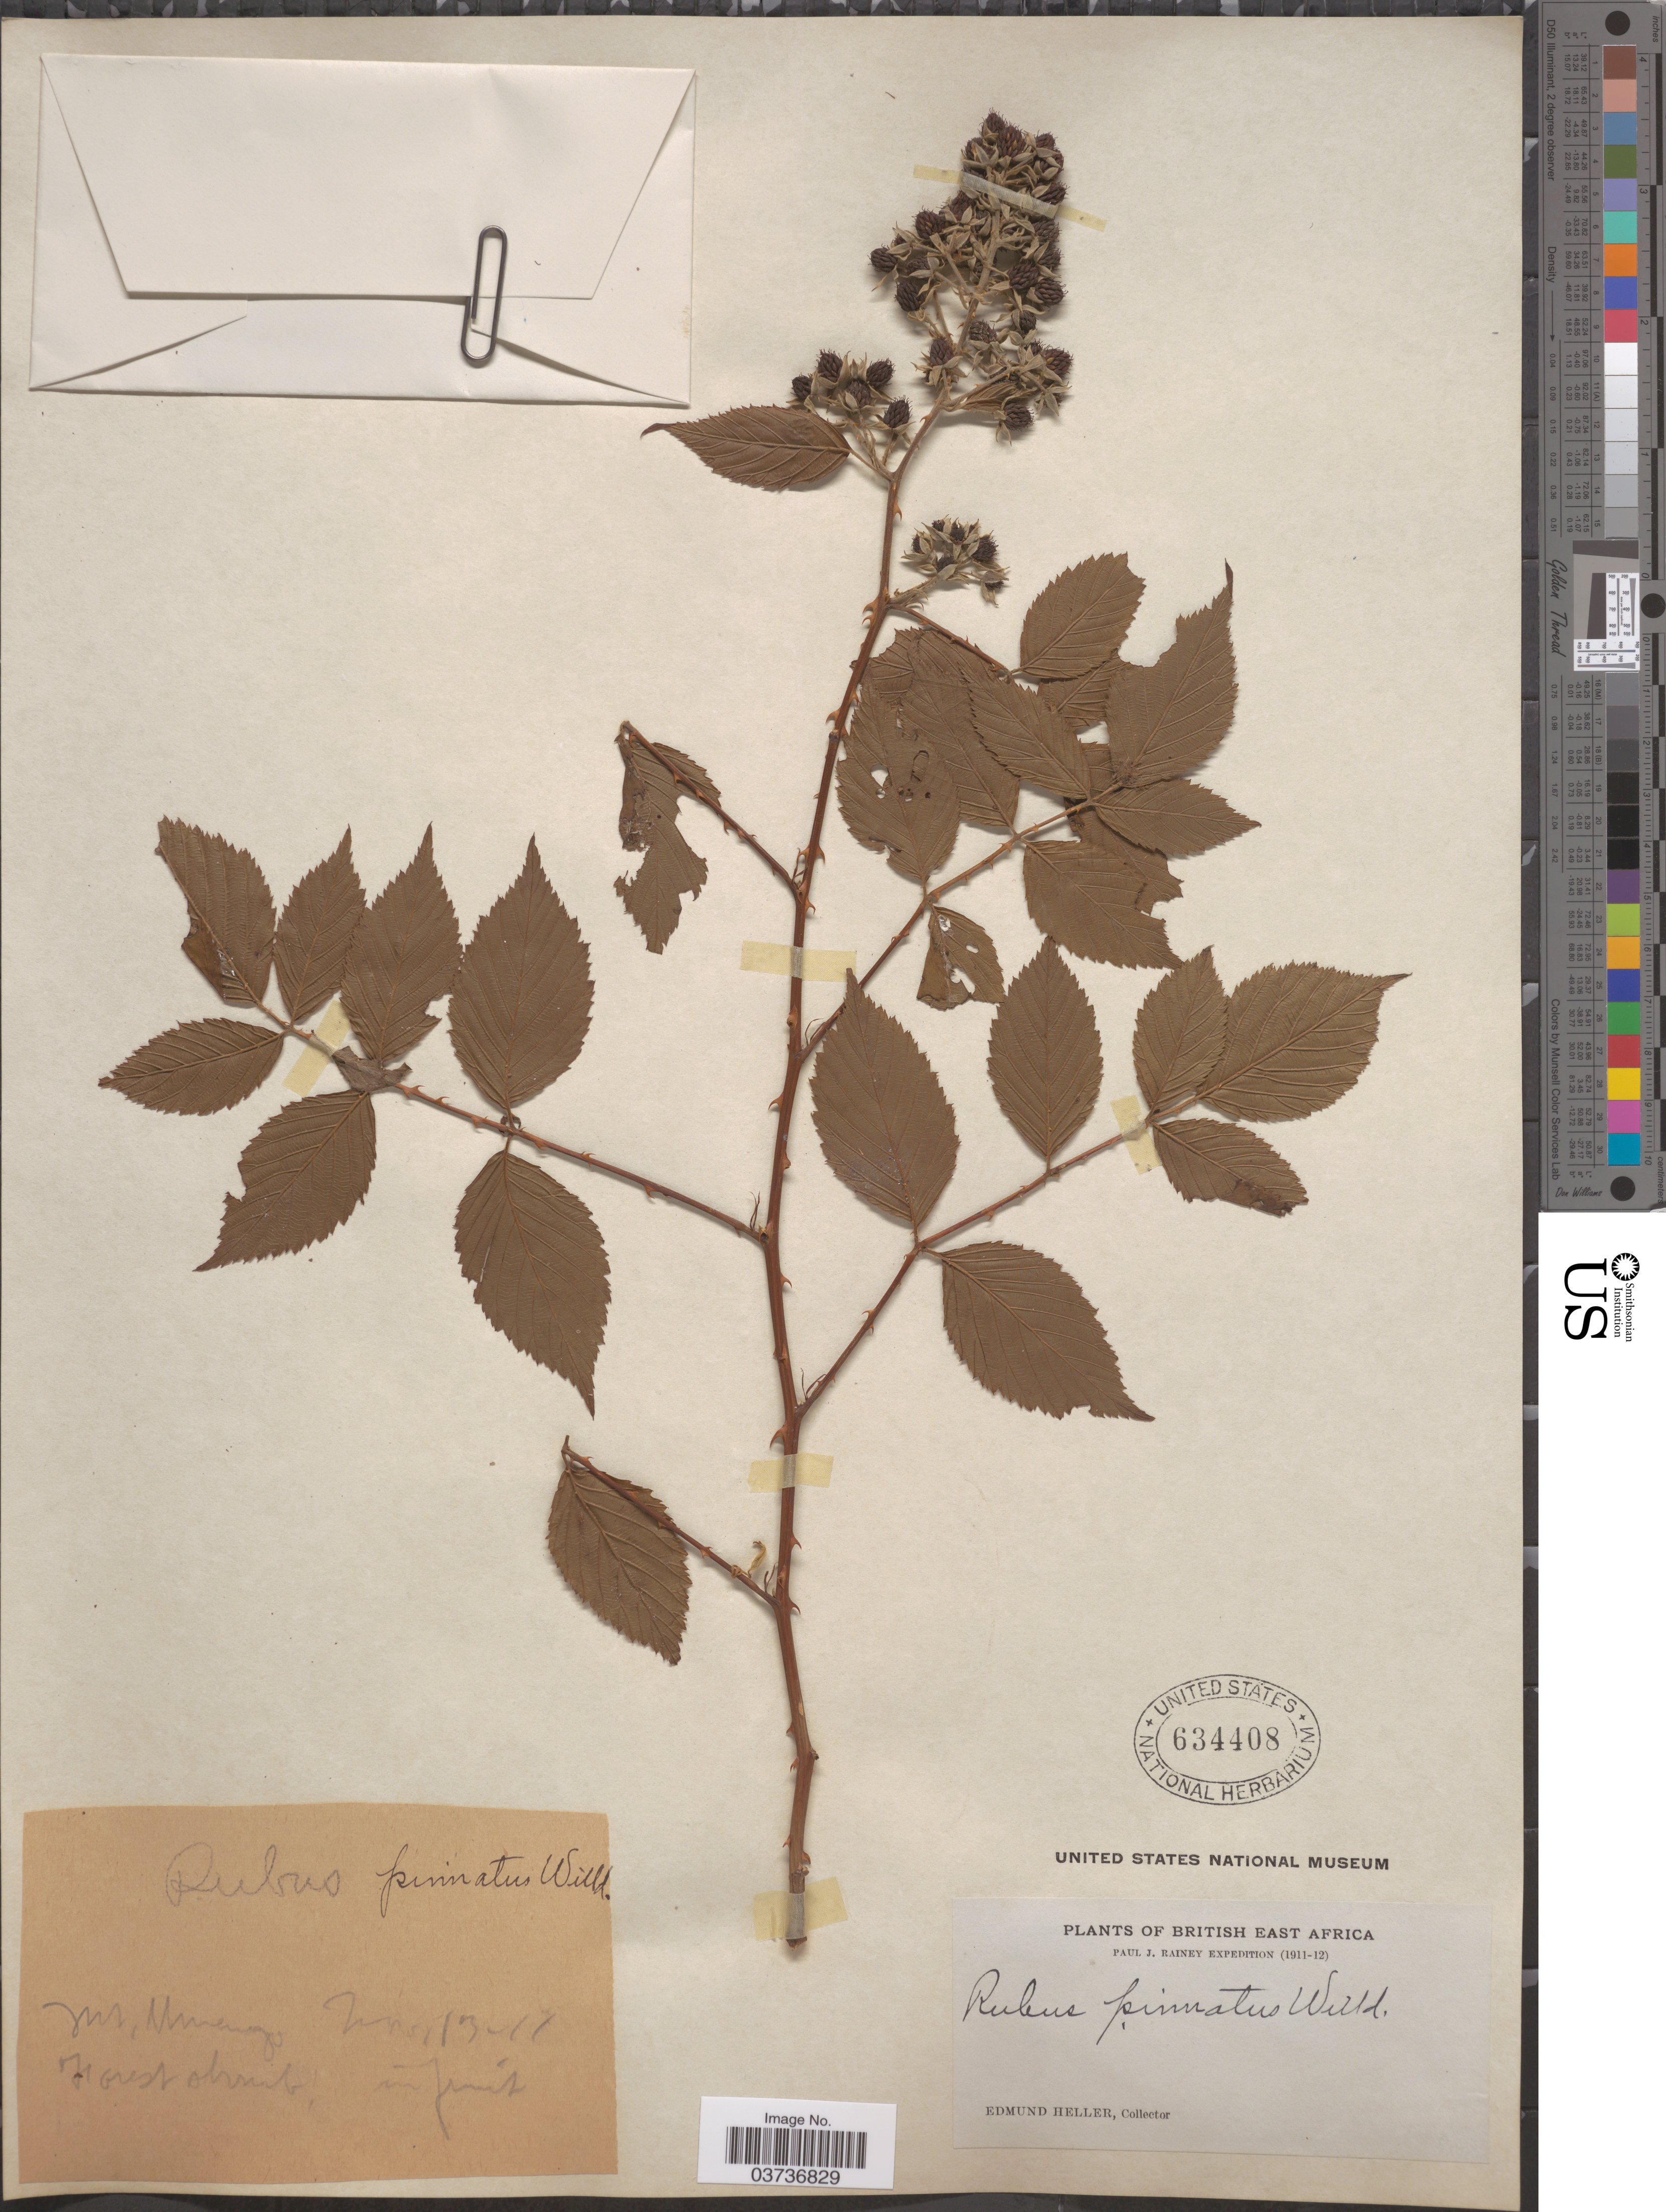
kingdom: Plantae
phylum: Tracheophyta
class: Magnoliopsida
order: Rosales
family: Rosaceae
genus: Rubus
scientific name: Rubus pinnatus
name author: Willd.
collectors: E. Heller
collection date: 1911-05-13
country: Kenya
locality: British East Africa. Mt. Umengo.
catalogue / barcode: US 634408